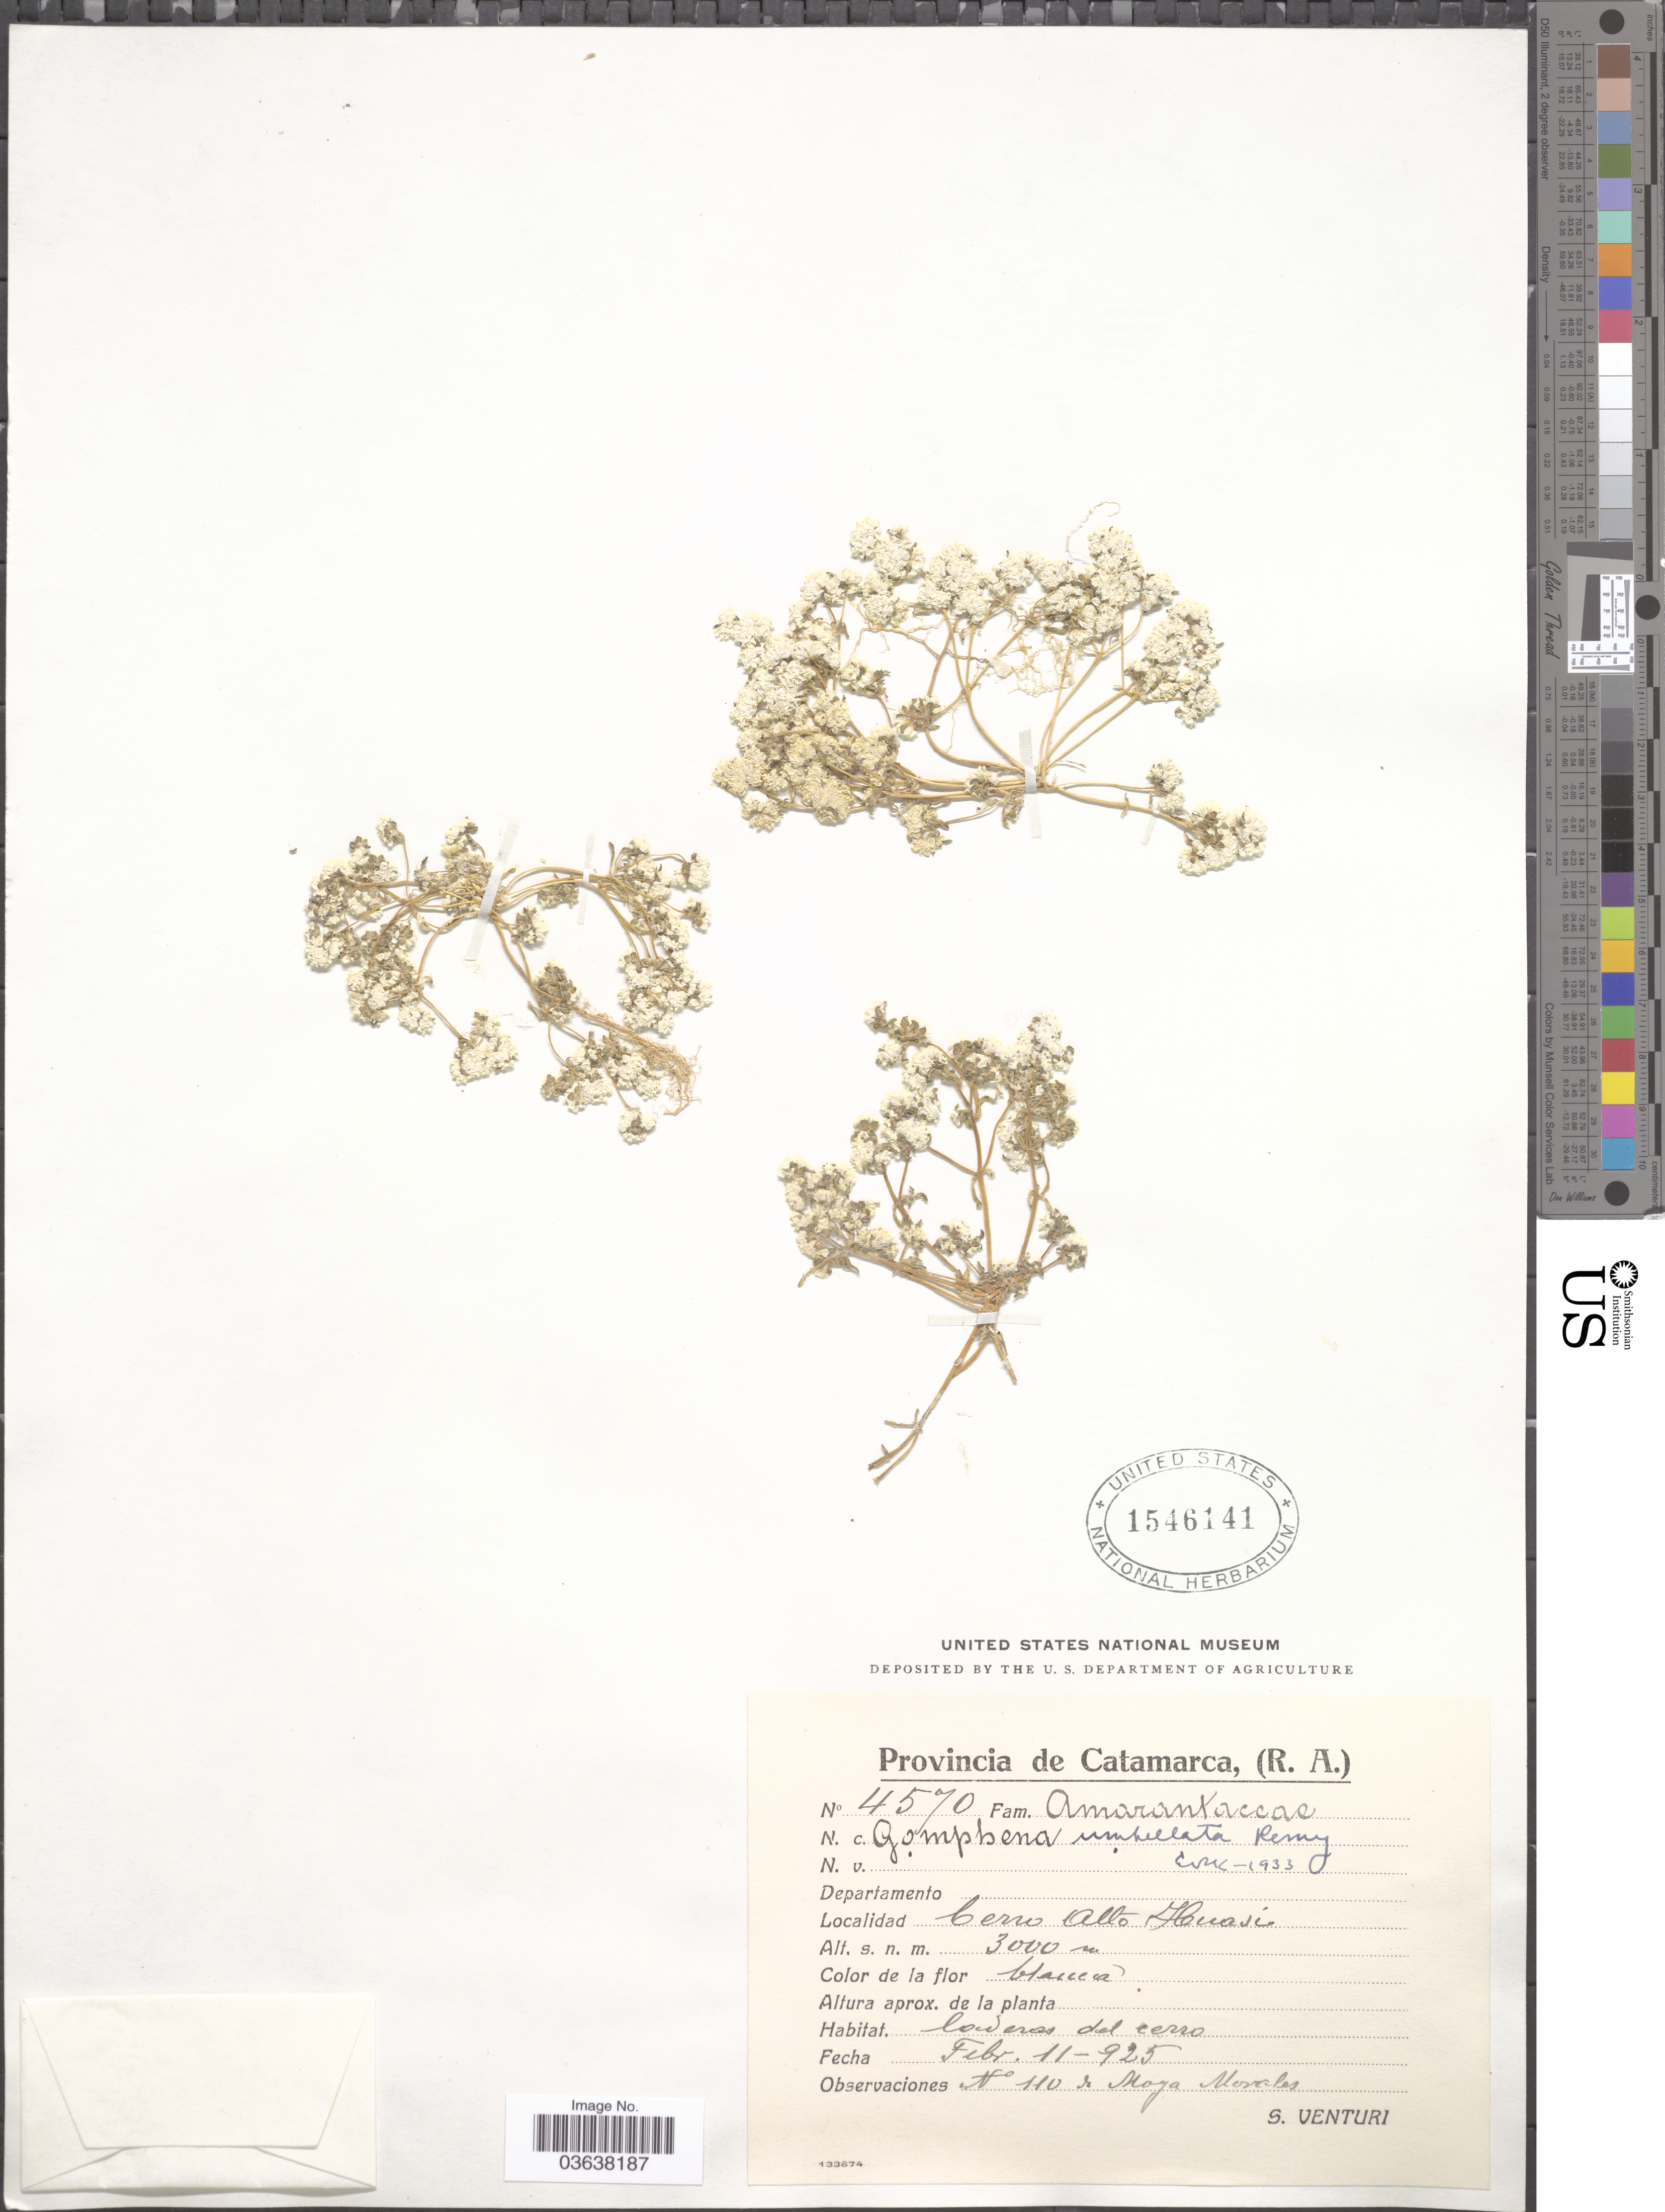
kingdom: Plantae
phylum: Tracheophyta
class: Magnoliopsida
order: Caryophyllales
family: Amaranthaceae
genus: Gomphrena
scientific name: Gomphrena umbellata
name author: Remy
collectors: S. Venturi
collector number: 4570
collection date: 1925-02-11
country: Argentina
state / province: Catamarca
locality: Cerro Alto Huasco.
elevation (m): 3000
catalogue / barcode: US 1546141